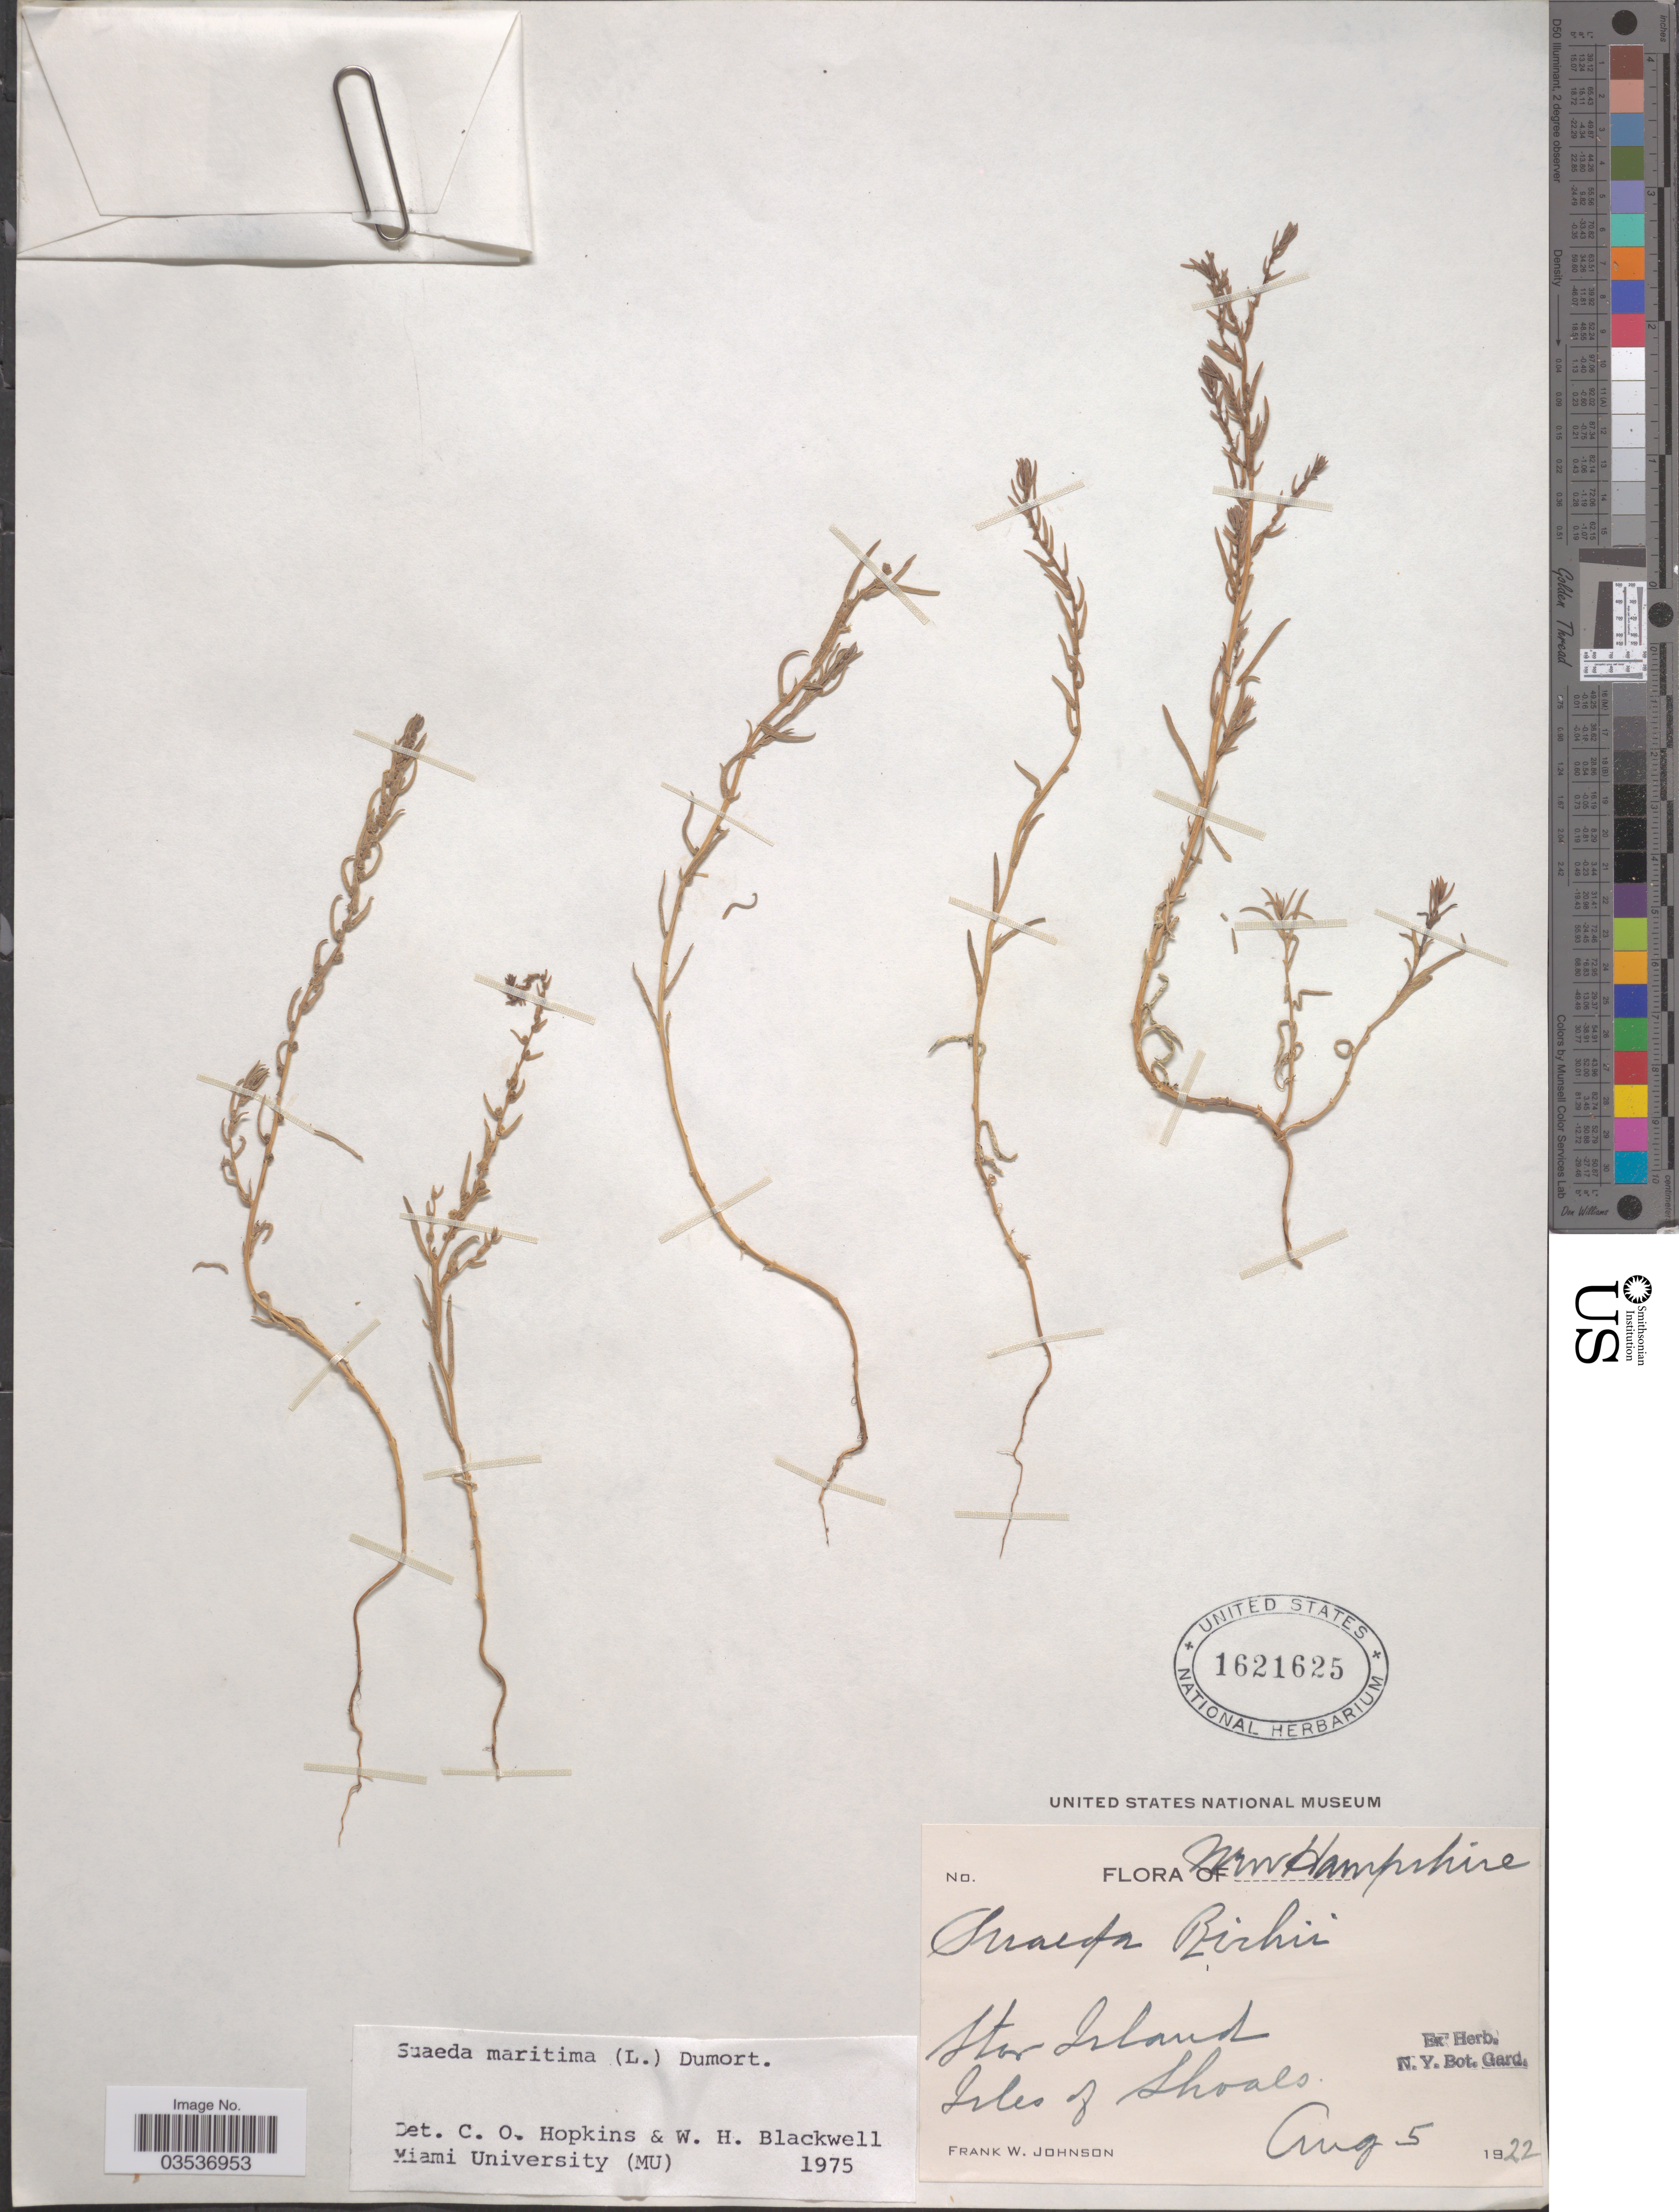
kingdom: Plantae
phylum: Tracheophyta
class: Magnoliopsida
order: Caryophyllales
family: Amaranthaceae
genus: Suaeda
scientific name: Suaeda maritima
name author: (L.) Dumort.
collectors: F. W. Johnson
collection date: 1922-08-05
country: United States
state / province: New Hampshire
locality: Star Island. Isles of Shoals.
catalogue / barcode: US 1621625